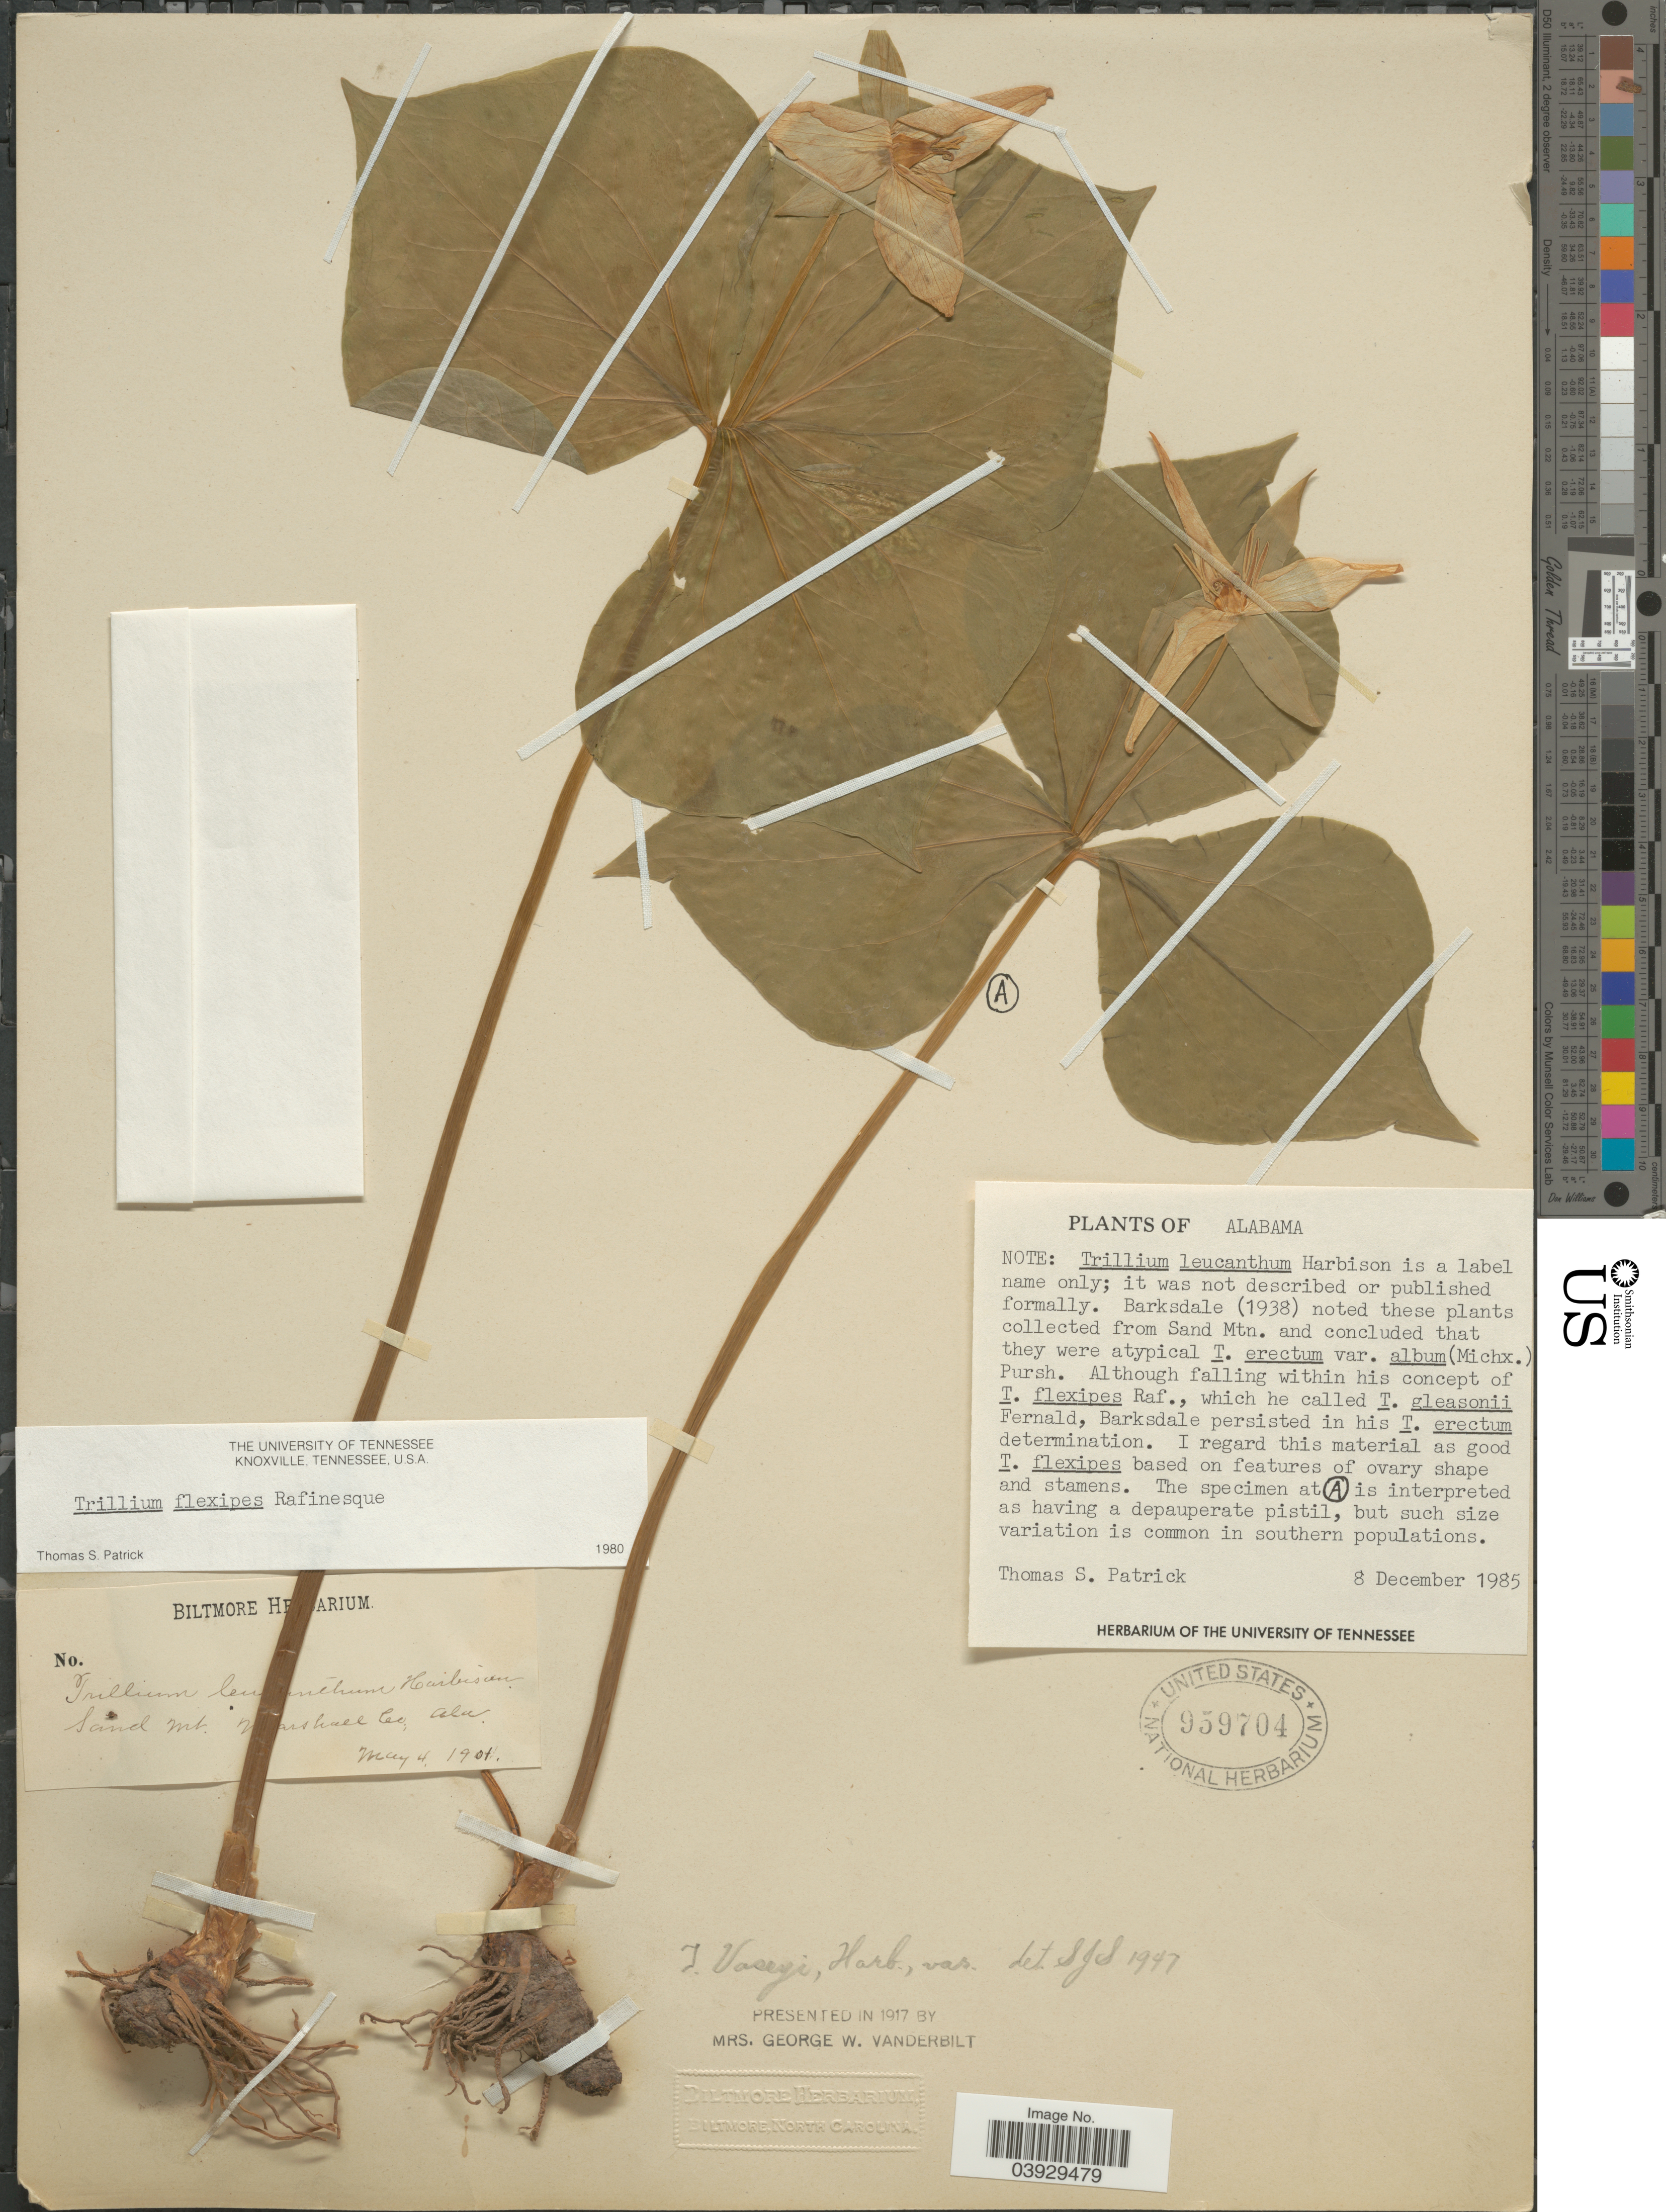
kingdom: Plantae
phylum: Tracheophyta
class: Liliopsida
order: Liliales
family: Melanthiaceae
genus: Trillium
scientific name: Trillium flexipes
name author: Raf.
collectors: ex herb. Biltmore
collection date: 1901-05-04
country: United States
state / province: Alabama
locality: Sand Mt. Marshall Co.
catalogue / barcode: US 959704